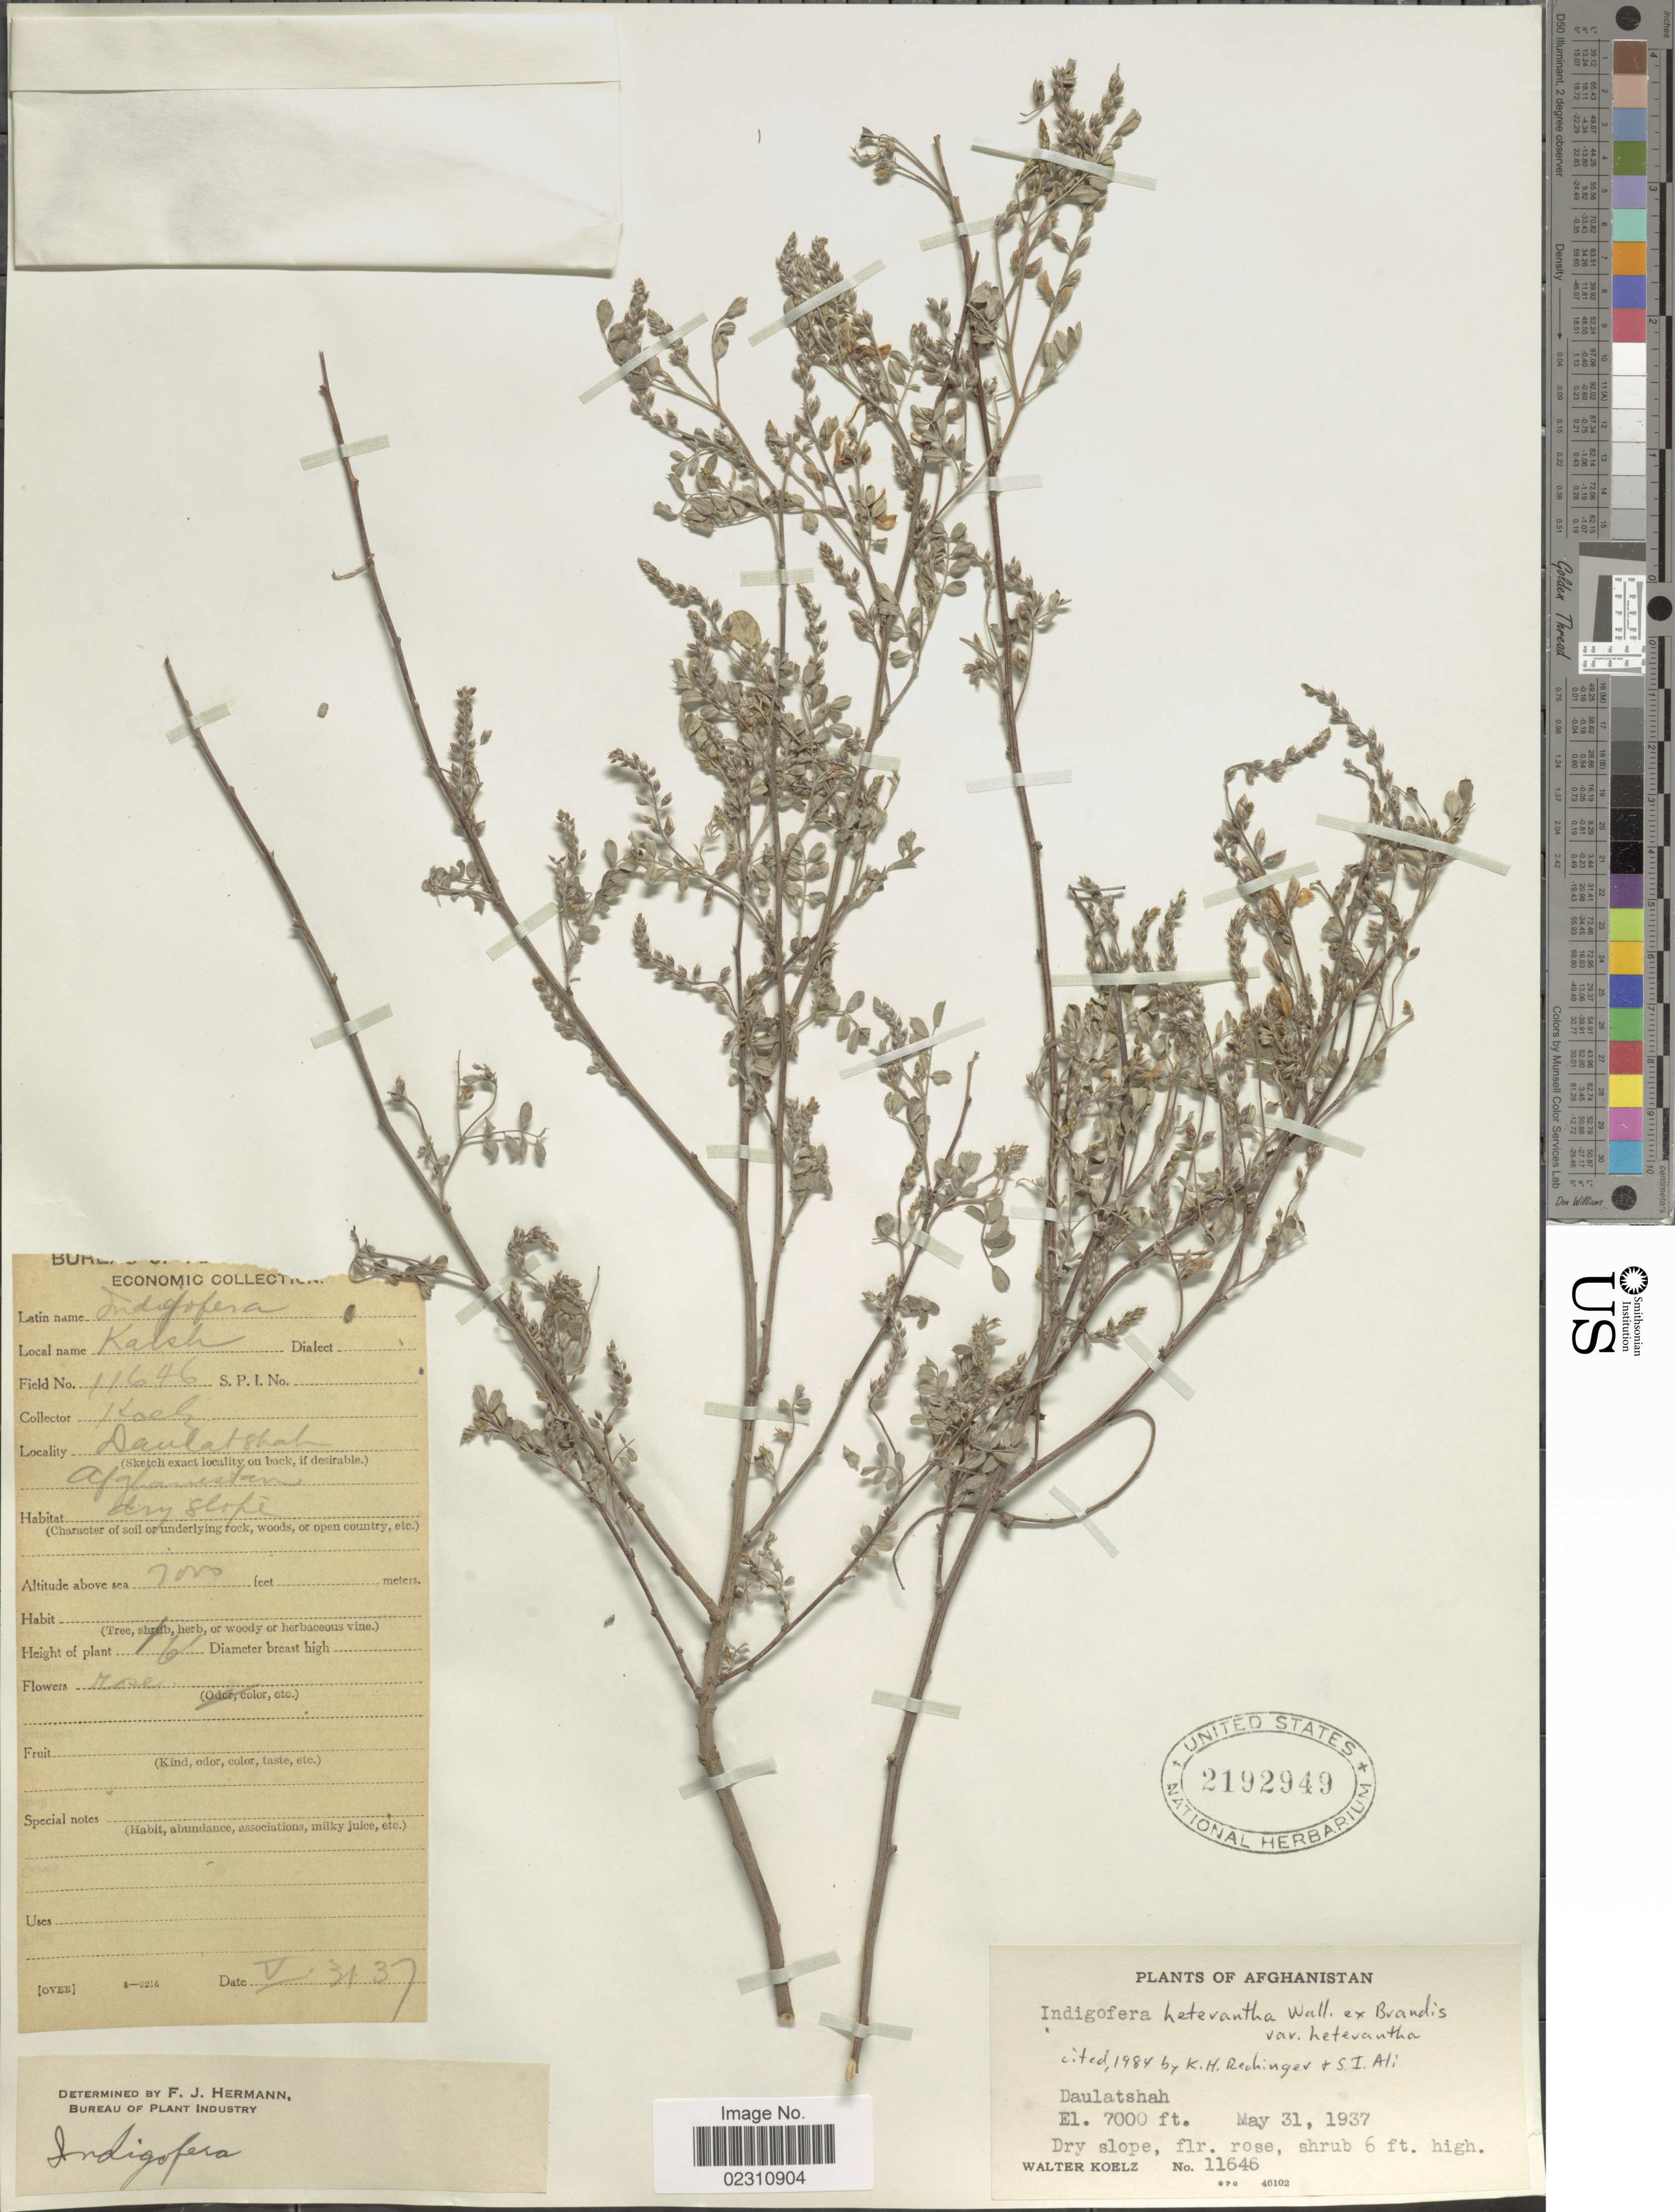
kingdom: Plantae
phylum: Tracheophyta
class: Magnoliopsida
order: Fabales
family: Fabaceae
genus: Indigofera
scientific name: Indigofera heterantha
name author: Brandis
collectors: W. N. Koelz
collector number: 11646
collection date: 1937-05-31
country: Afghanistan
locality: Afghanistan, Daulatshah.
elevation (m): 2134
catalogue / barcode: US 2192949